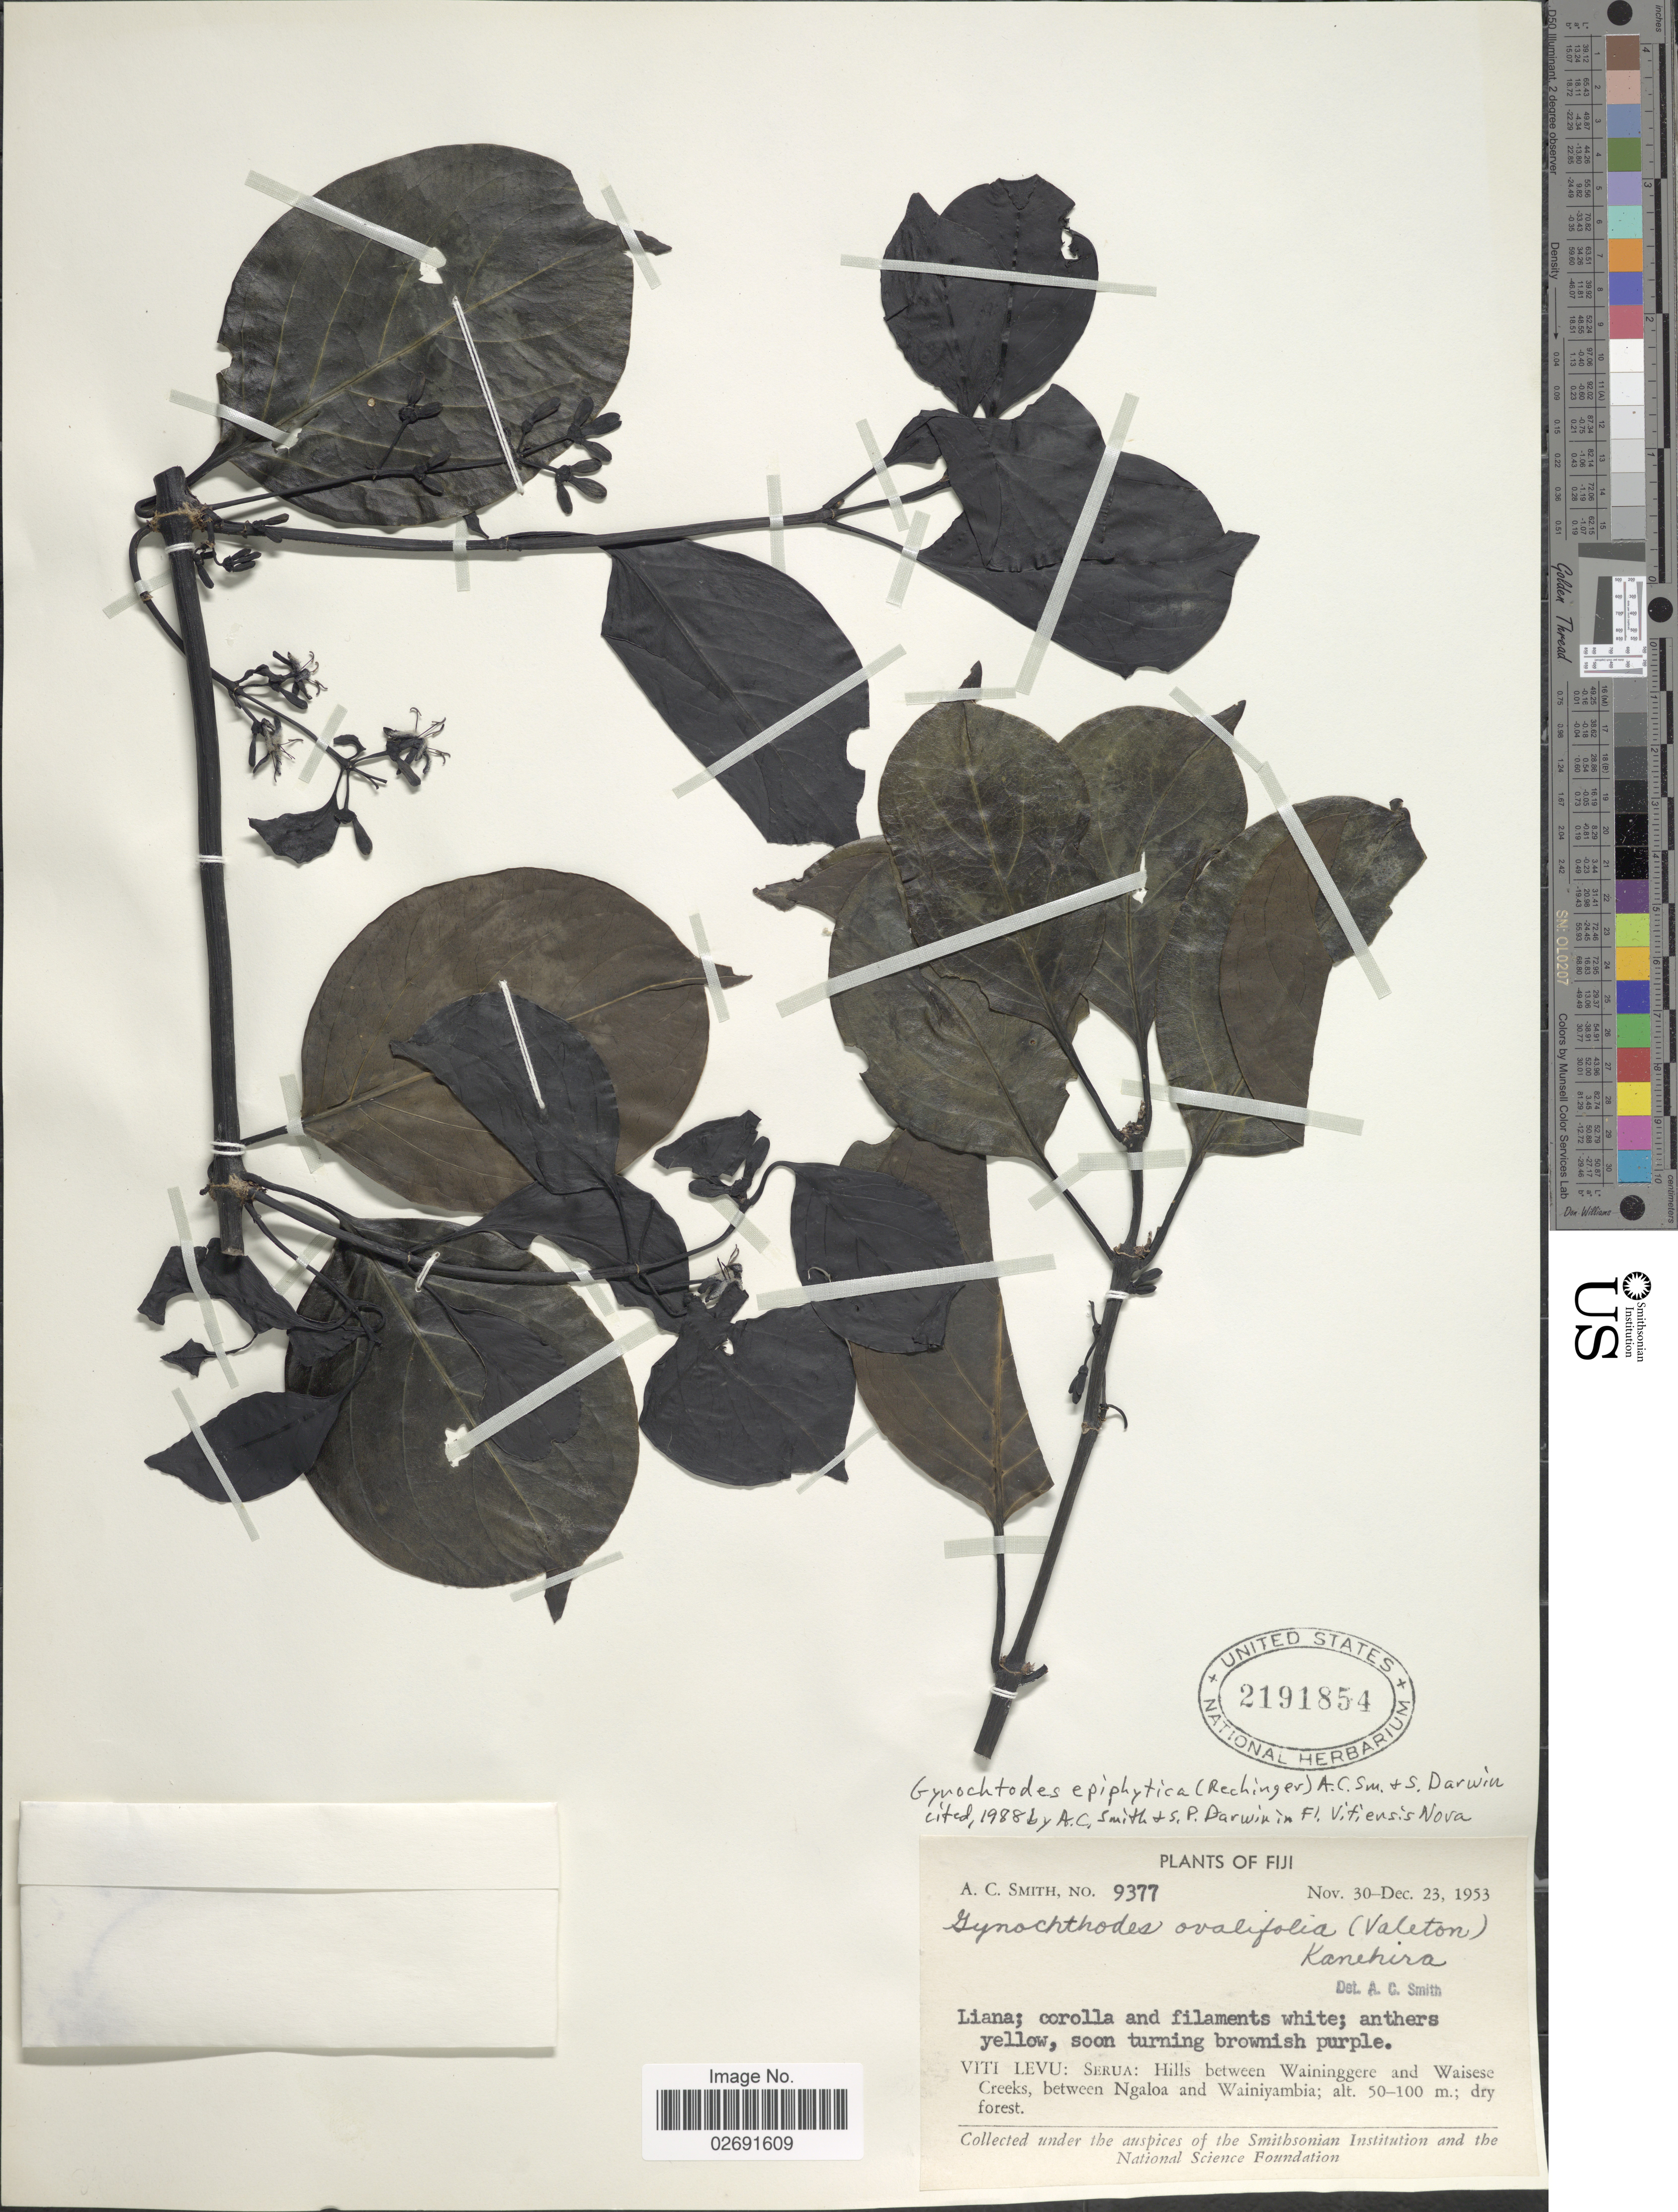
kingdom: Plantae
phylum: Tracheophyta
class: Magnoliopsida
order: Gentianales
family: Rubiaceae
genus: Gynochthodes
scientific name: Gynochthodes epiphytica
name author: (Rech. f.) A.C. Sm. & S.P. Darwin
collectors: A. C. Smith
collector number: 9377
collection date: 1953-11-30/1953-12-23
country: Fiji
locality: Viti Levu: Serua: hills between Waininggere and Waises Creeks, between Ngaloa and Wainiyambia; dry forest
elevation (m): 50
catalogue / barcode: US 2191854